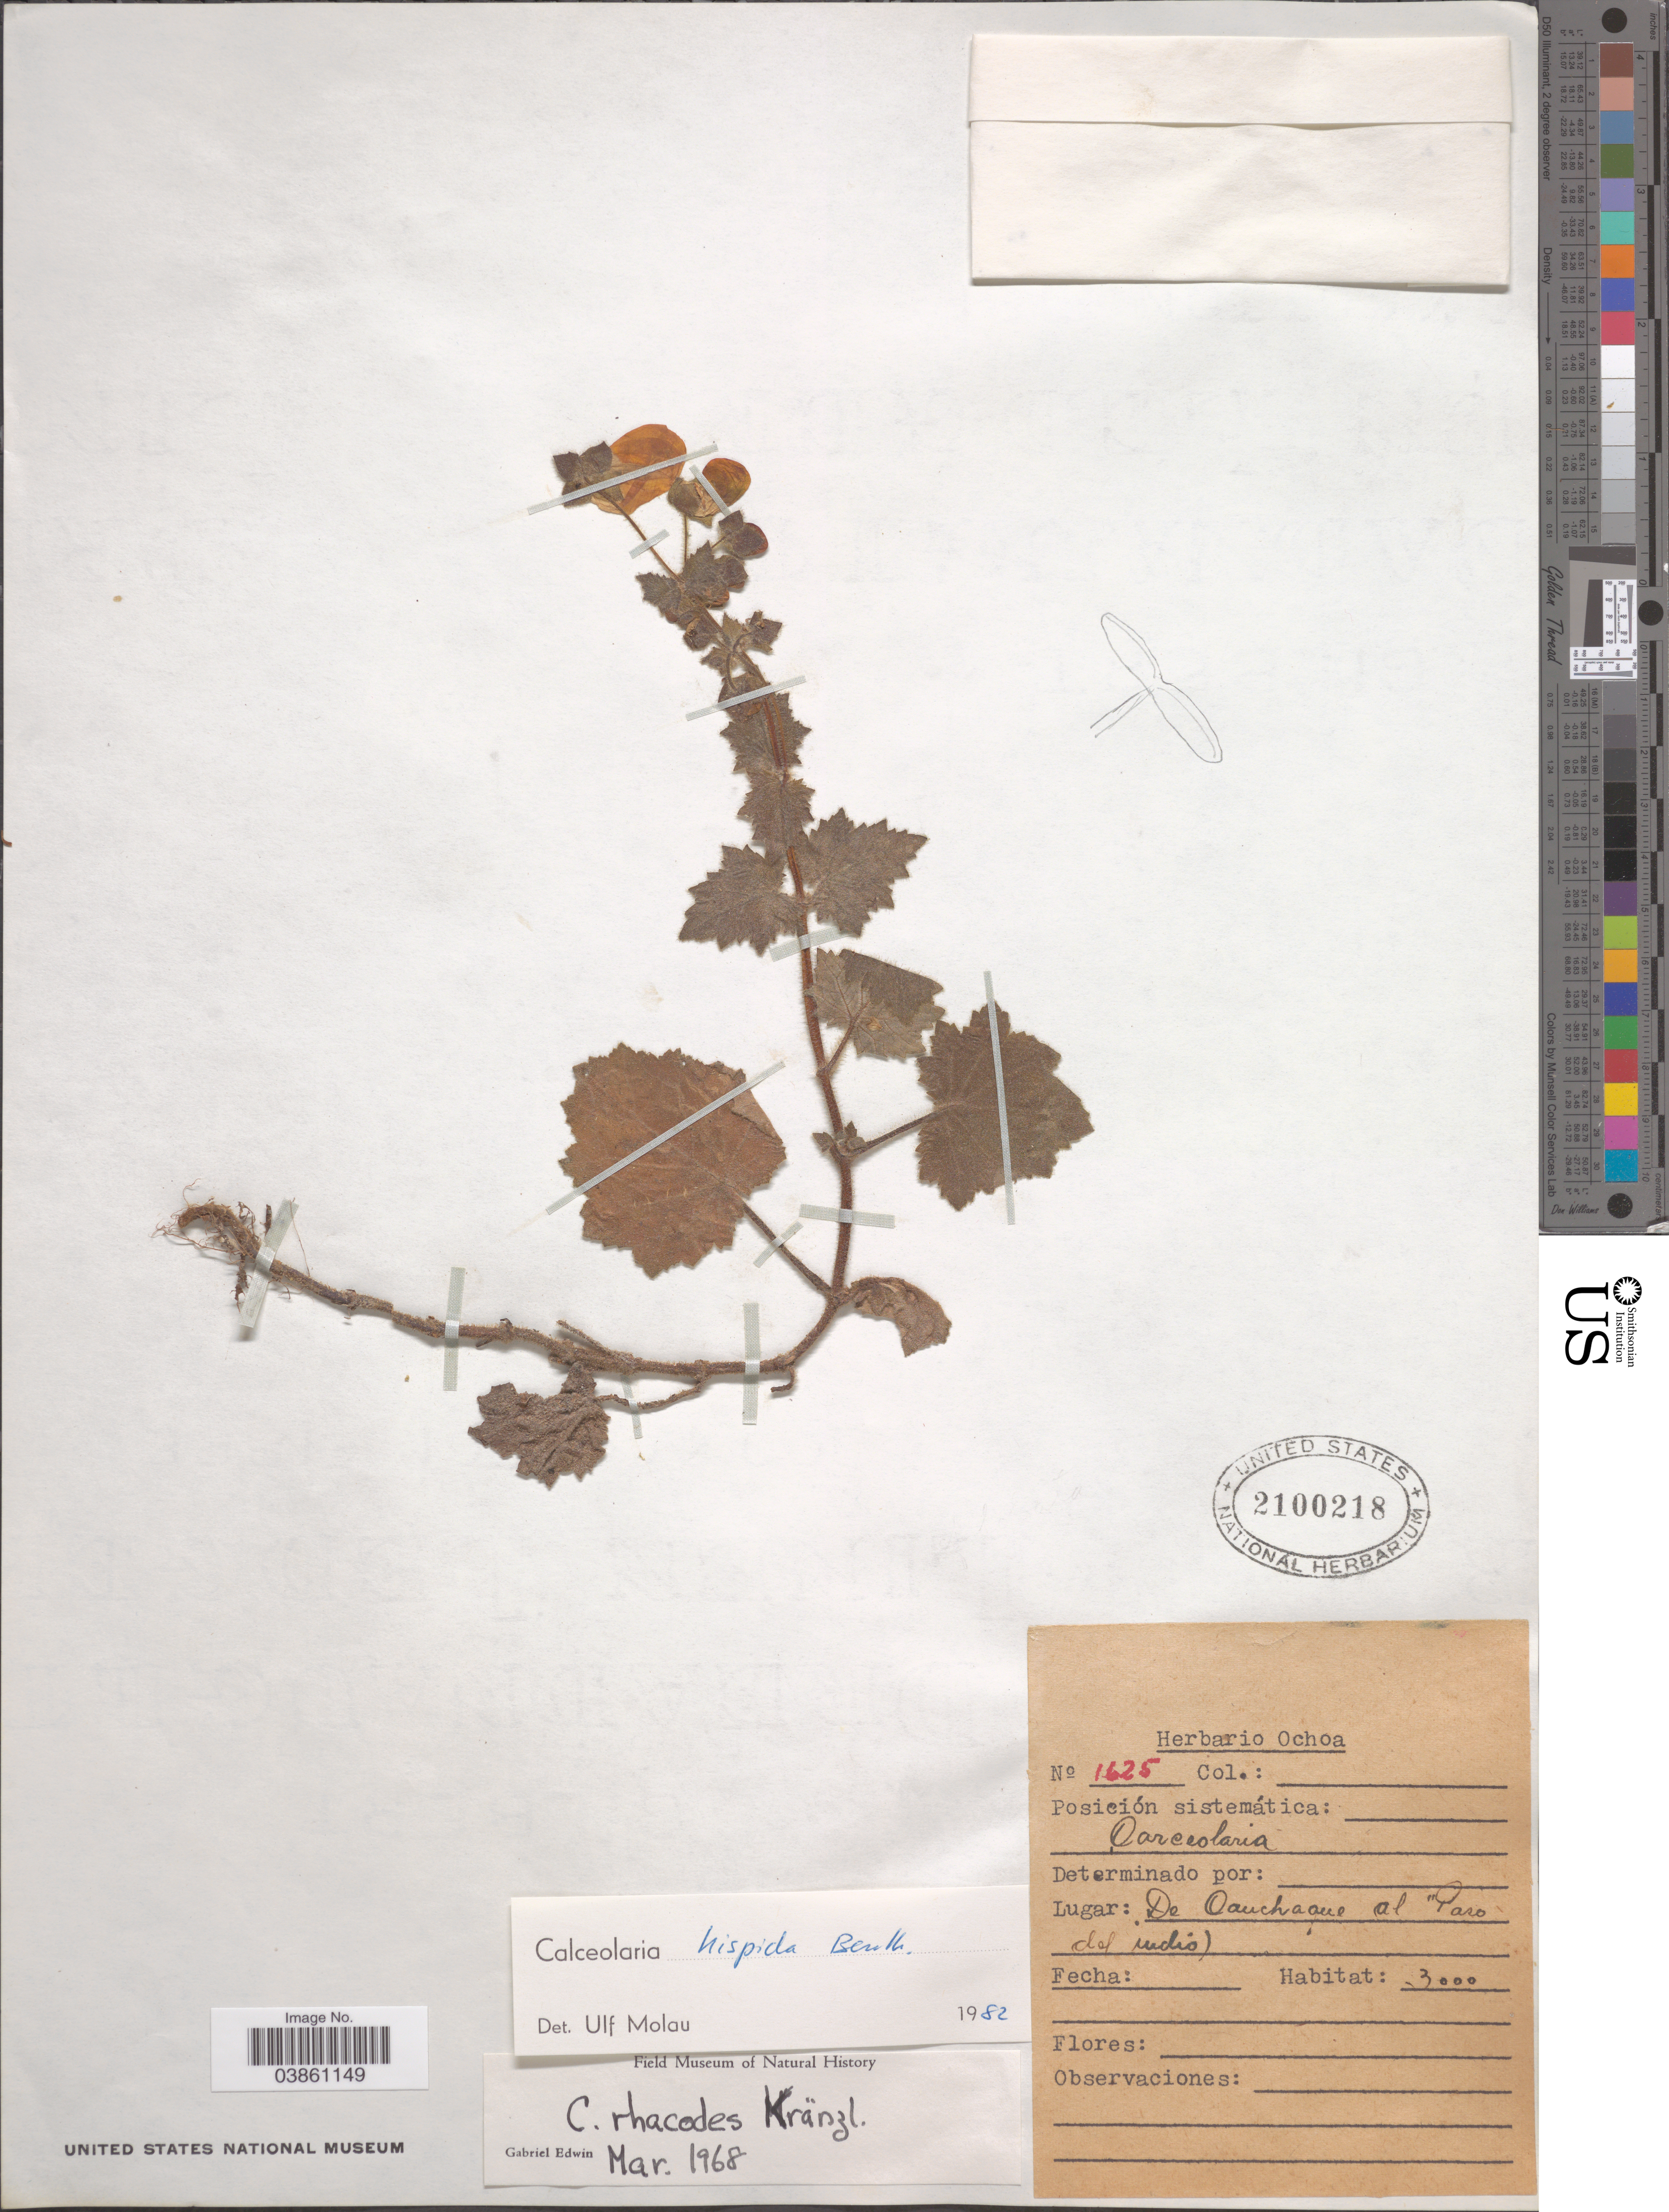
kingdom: Plantae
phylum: Tracheophyta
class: Magnoliopsida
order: Lamiales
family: Calceolariaceae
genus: Calceolaria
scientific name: Calceolaria hispida subsp. hispida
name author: Benth.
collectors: ex herb. Ochoa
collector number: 1625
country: Peru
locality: De Canchaque al (Paso del indio).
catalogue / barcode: US 2100218